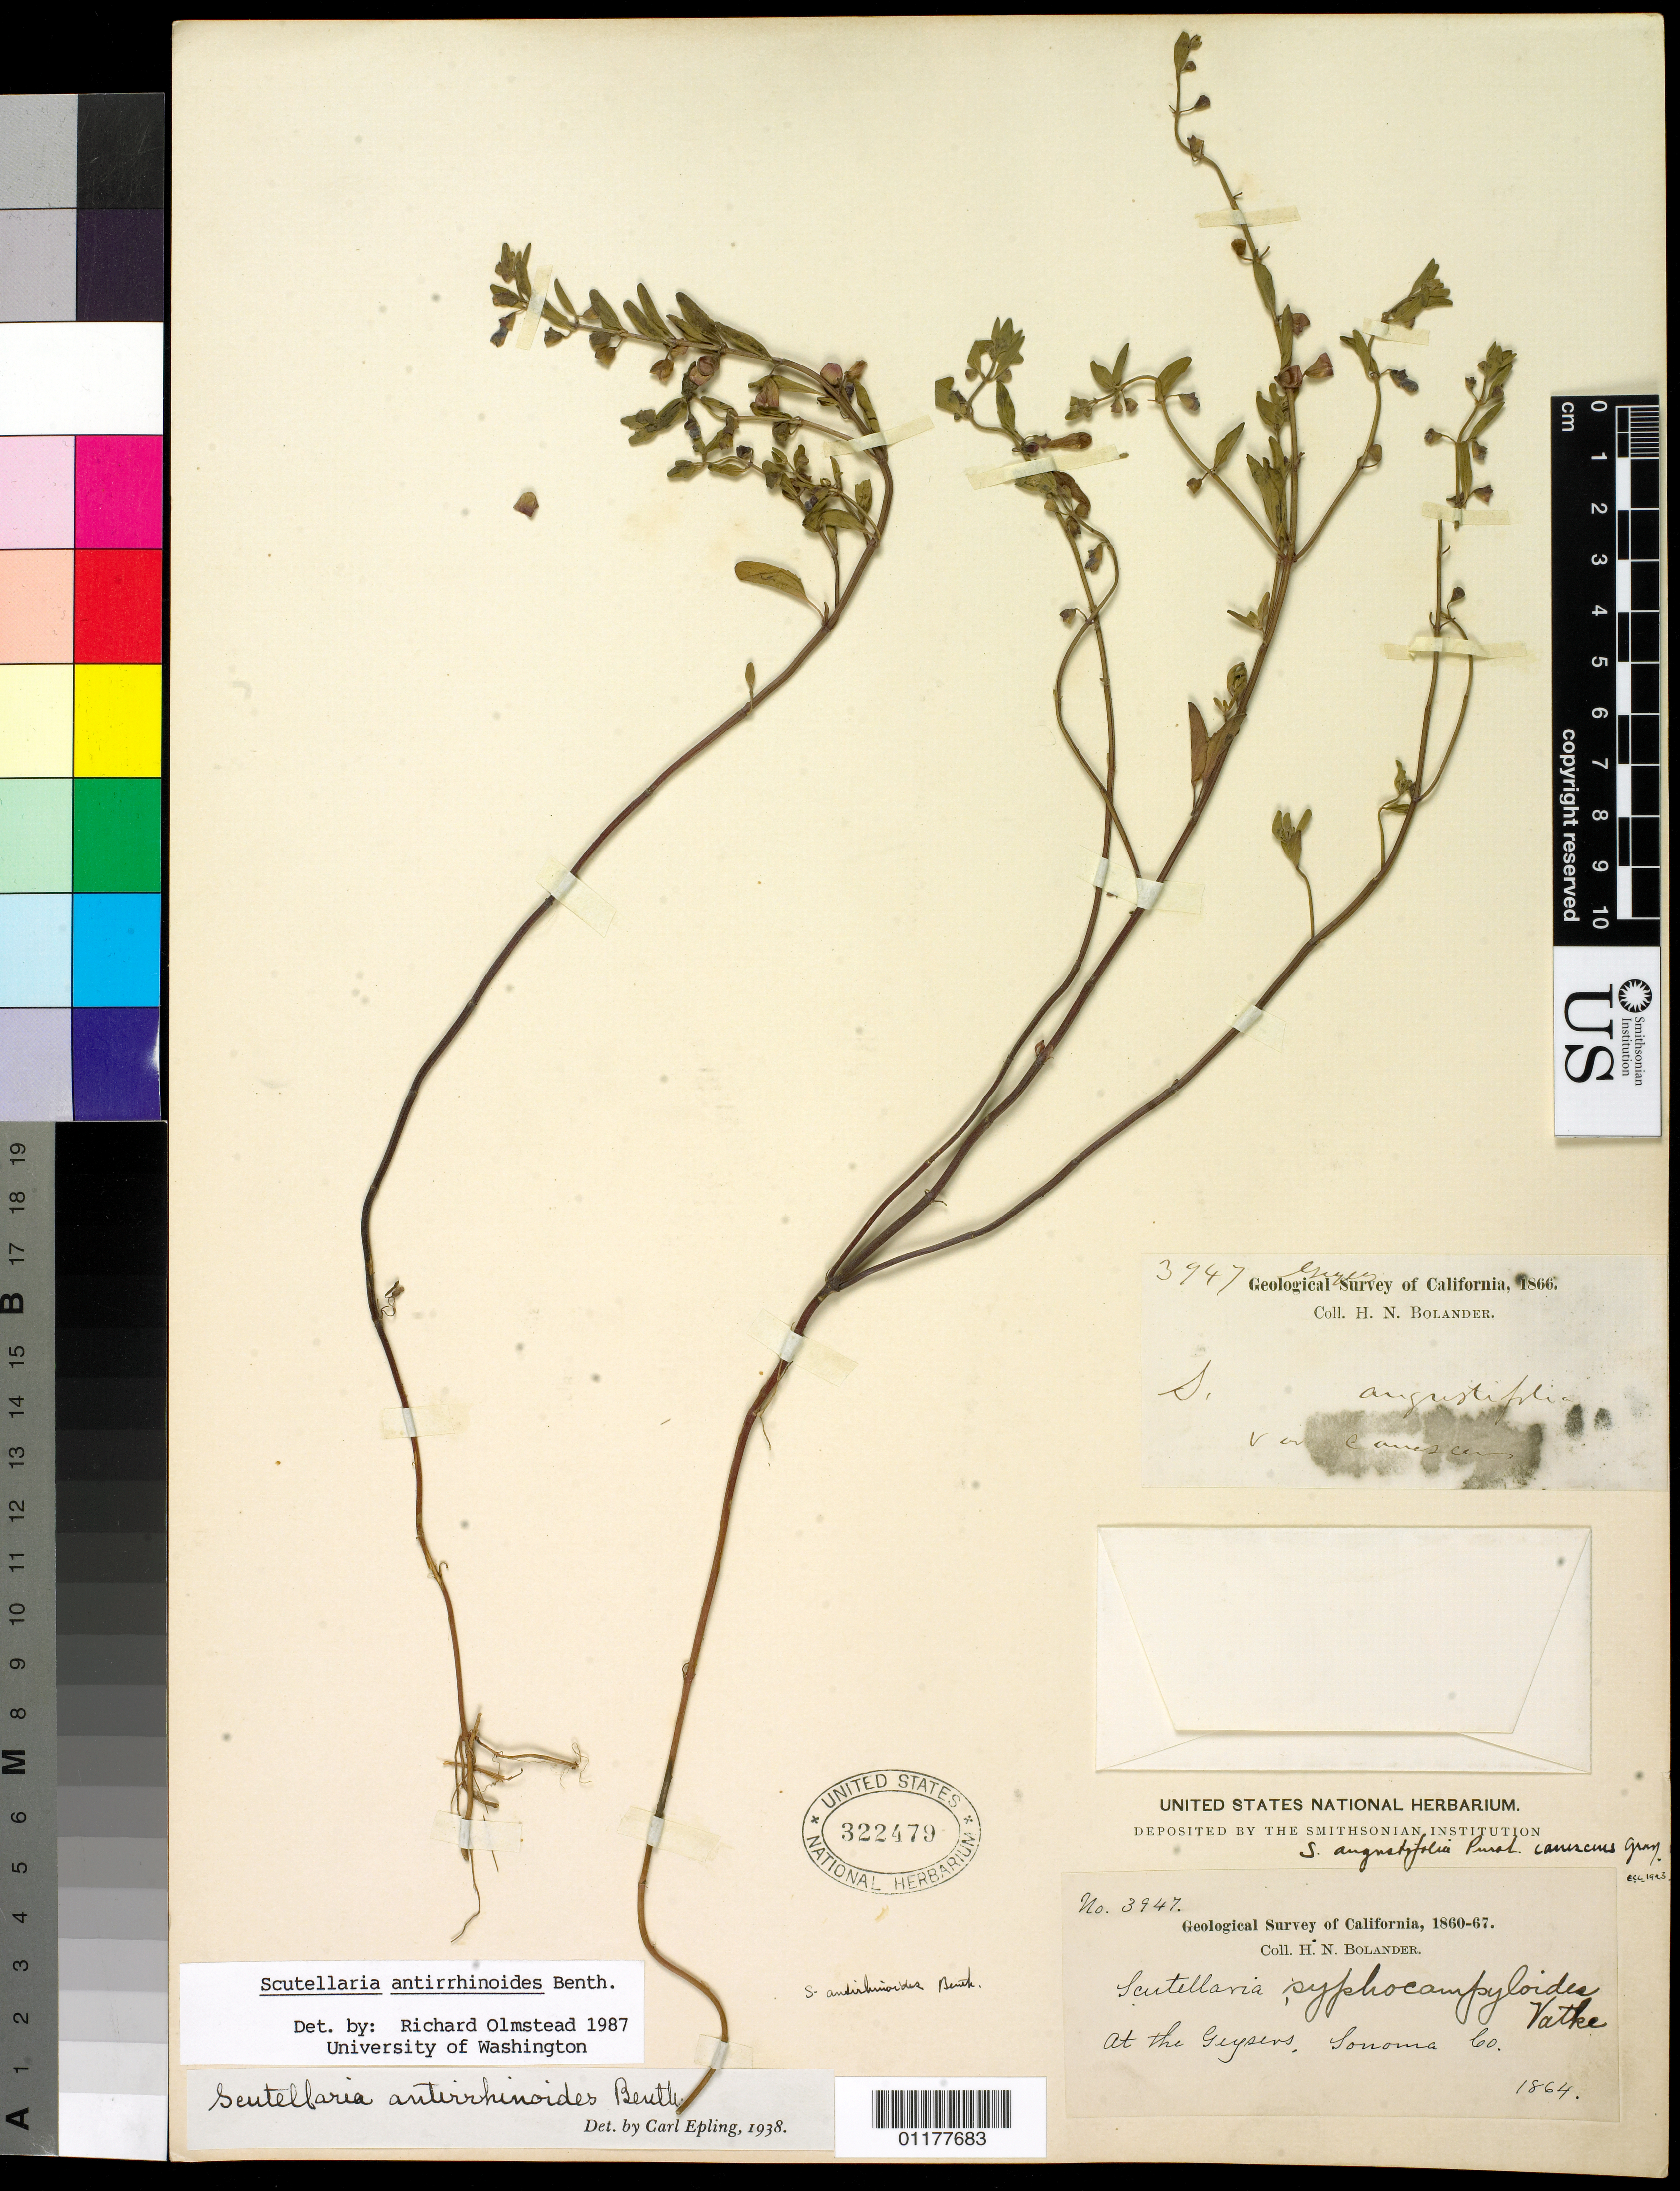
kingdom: Plantae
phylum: Tracheophyta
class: Magnoliopsida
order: Lamiales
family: Lamiaceae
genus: Scutellaria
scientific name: Scutellaria antirrhinoides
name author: Benth.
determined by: Olmstead, R.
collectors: H. Bolander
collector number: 3947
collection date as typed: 1864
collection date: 1864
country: United States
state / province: California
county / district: Sonoma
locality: at the Geysers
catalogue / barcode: US 322479